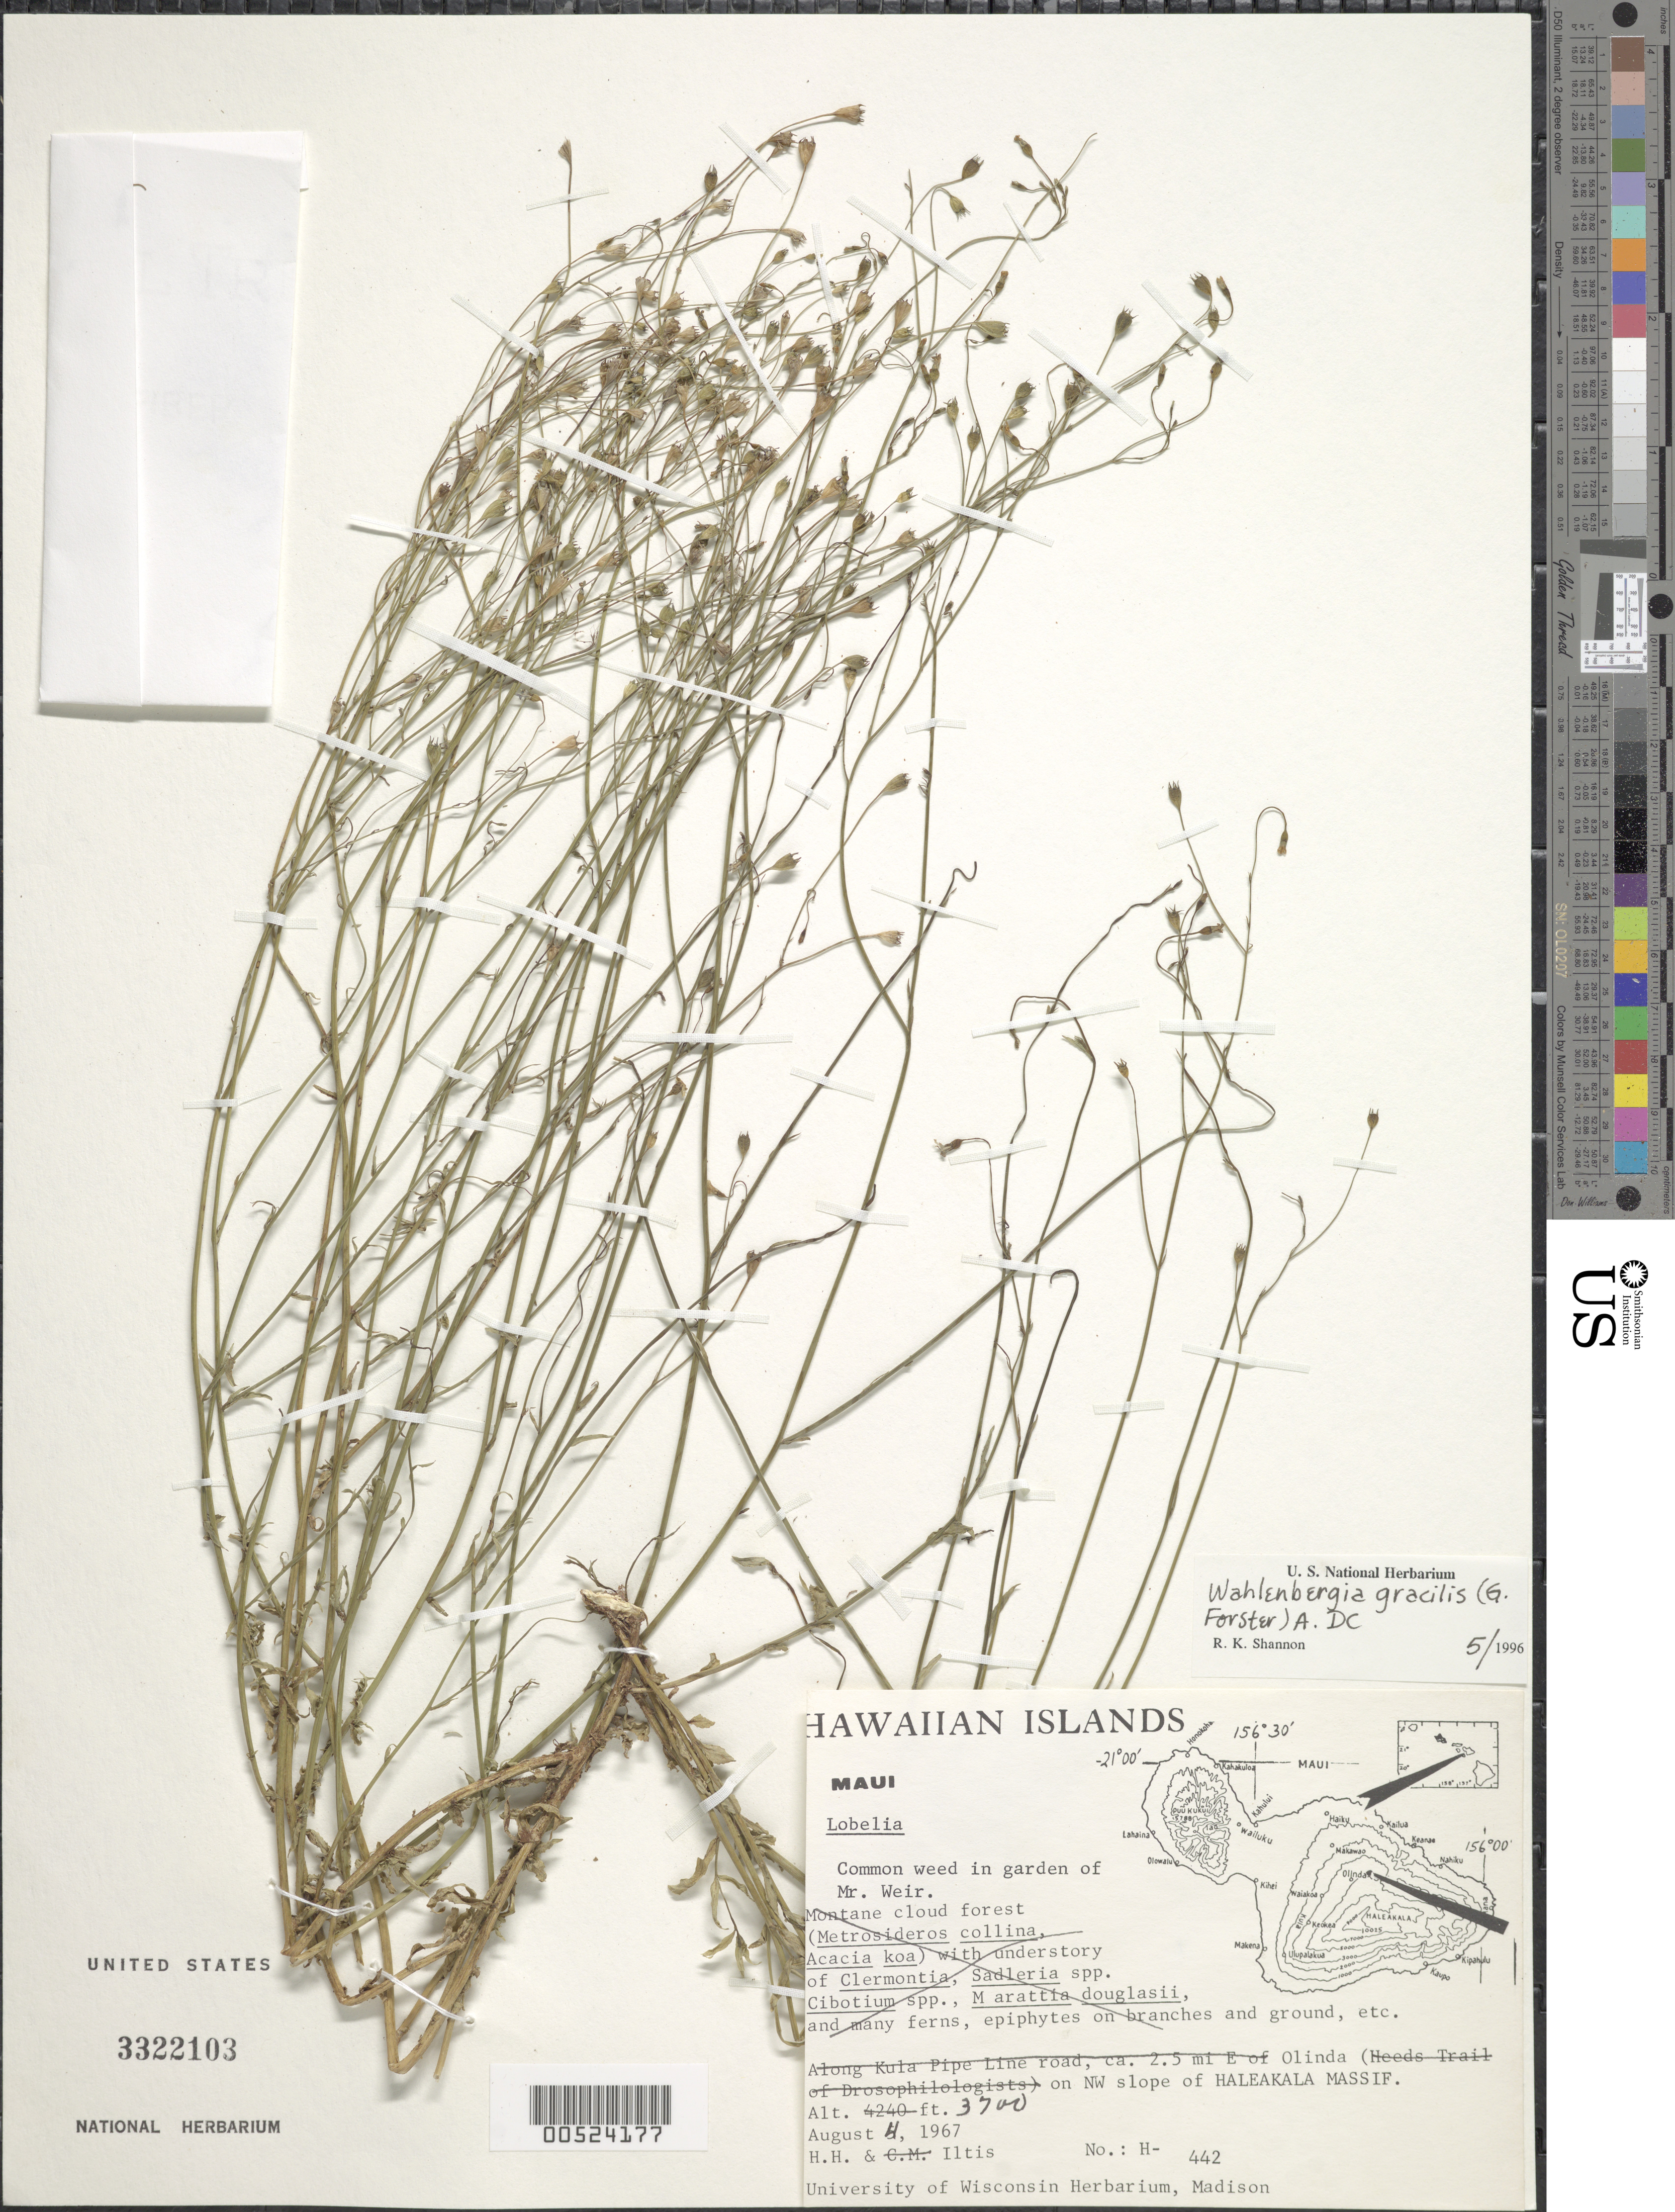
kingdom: Plantae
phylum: Tracheophyta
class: Magnoliopsida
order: Asterales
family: Campanulaceae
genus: Wahlenbergia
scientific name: Wahlenbergia gracilis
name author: A. DC.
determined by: Shannon, R. K., (UNITED STATES)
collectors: H. H. Iltis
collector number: H-442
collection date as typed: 4 Aug 1967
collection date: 1967-08-04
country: United States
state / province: Hawaii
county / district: Maui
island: Maui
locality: Olinda on NW slope of Haleakala Massif, in garden of Mr. Weir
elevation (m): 1128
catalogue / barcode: US 3322103